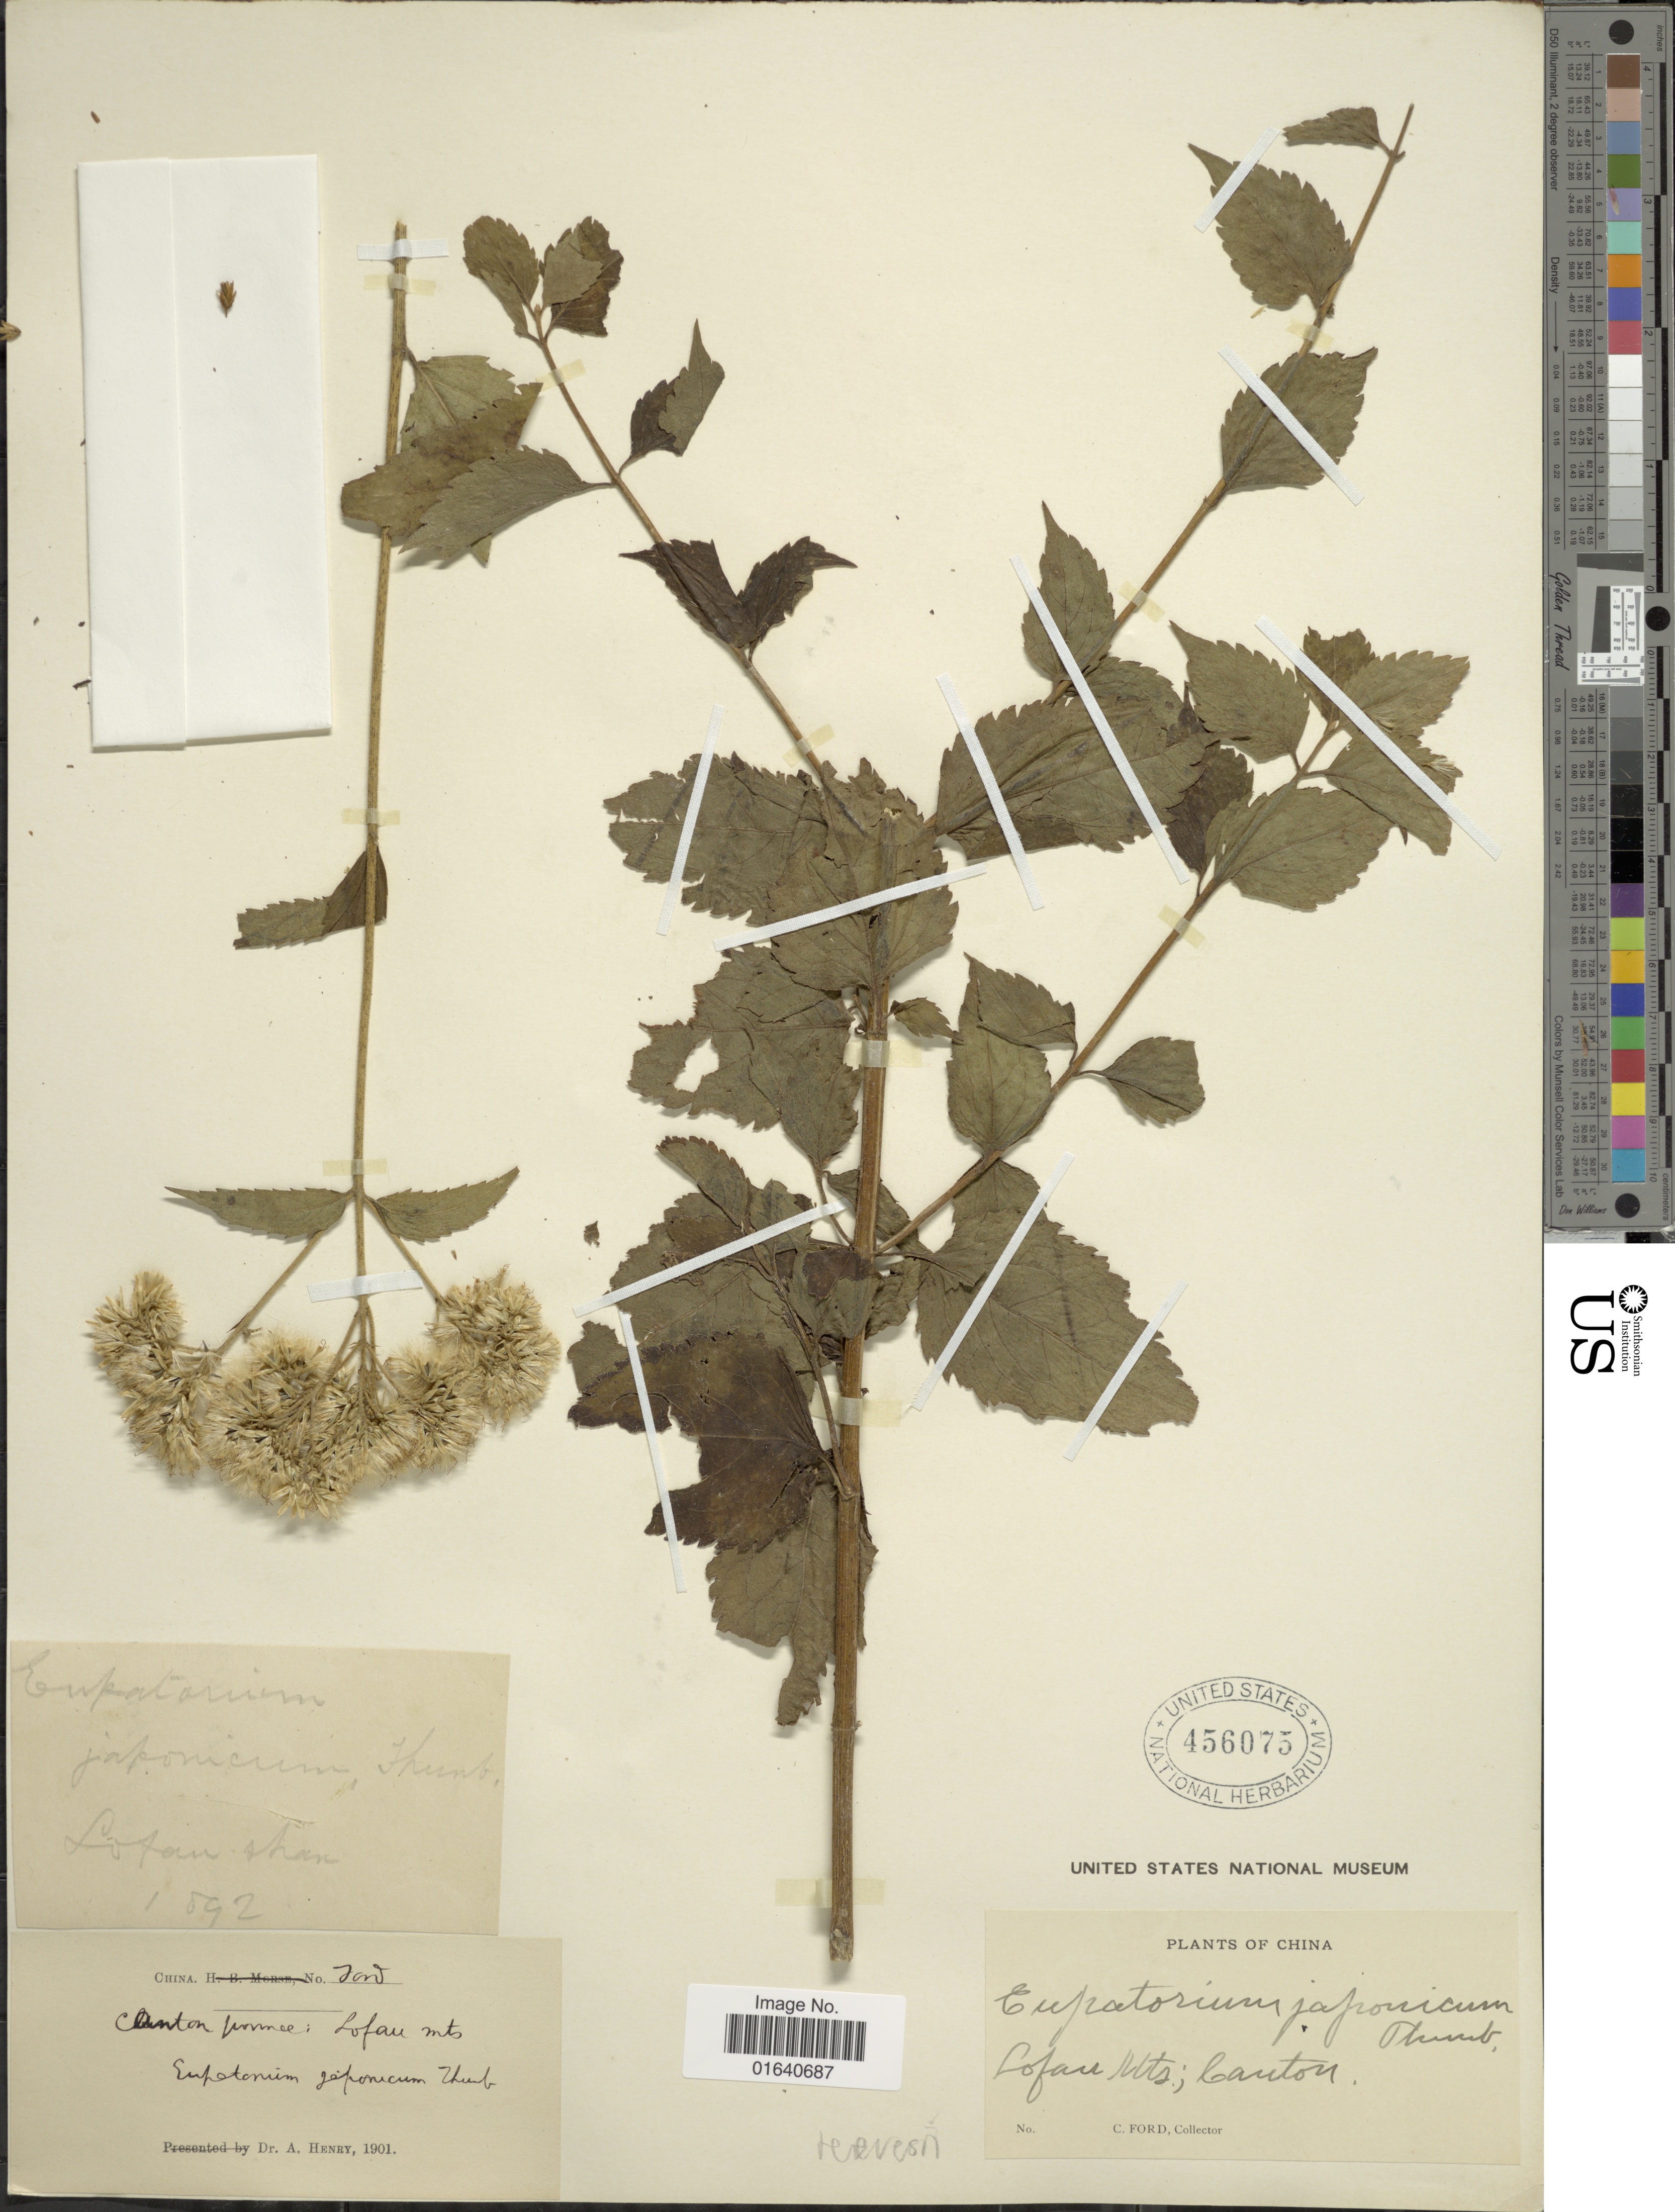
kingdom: Plantae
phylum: Tracheophyta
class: Magnoliopsida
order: Asterales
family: Asteraceae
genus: Eupatorium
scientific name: Eupatorium japonicum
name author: Thunb.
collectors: C. Ford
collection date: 1901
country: China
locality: Canton formee, Lofau Mts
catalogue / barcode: US 456075